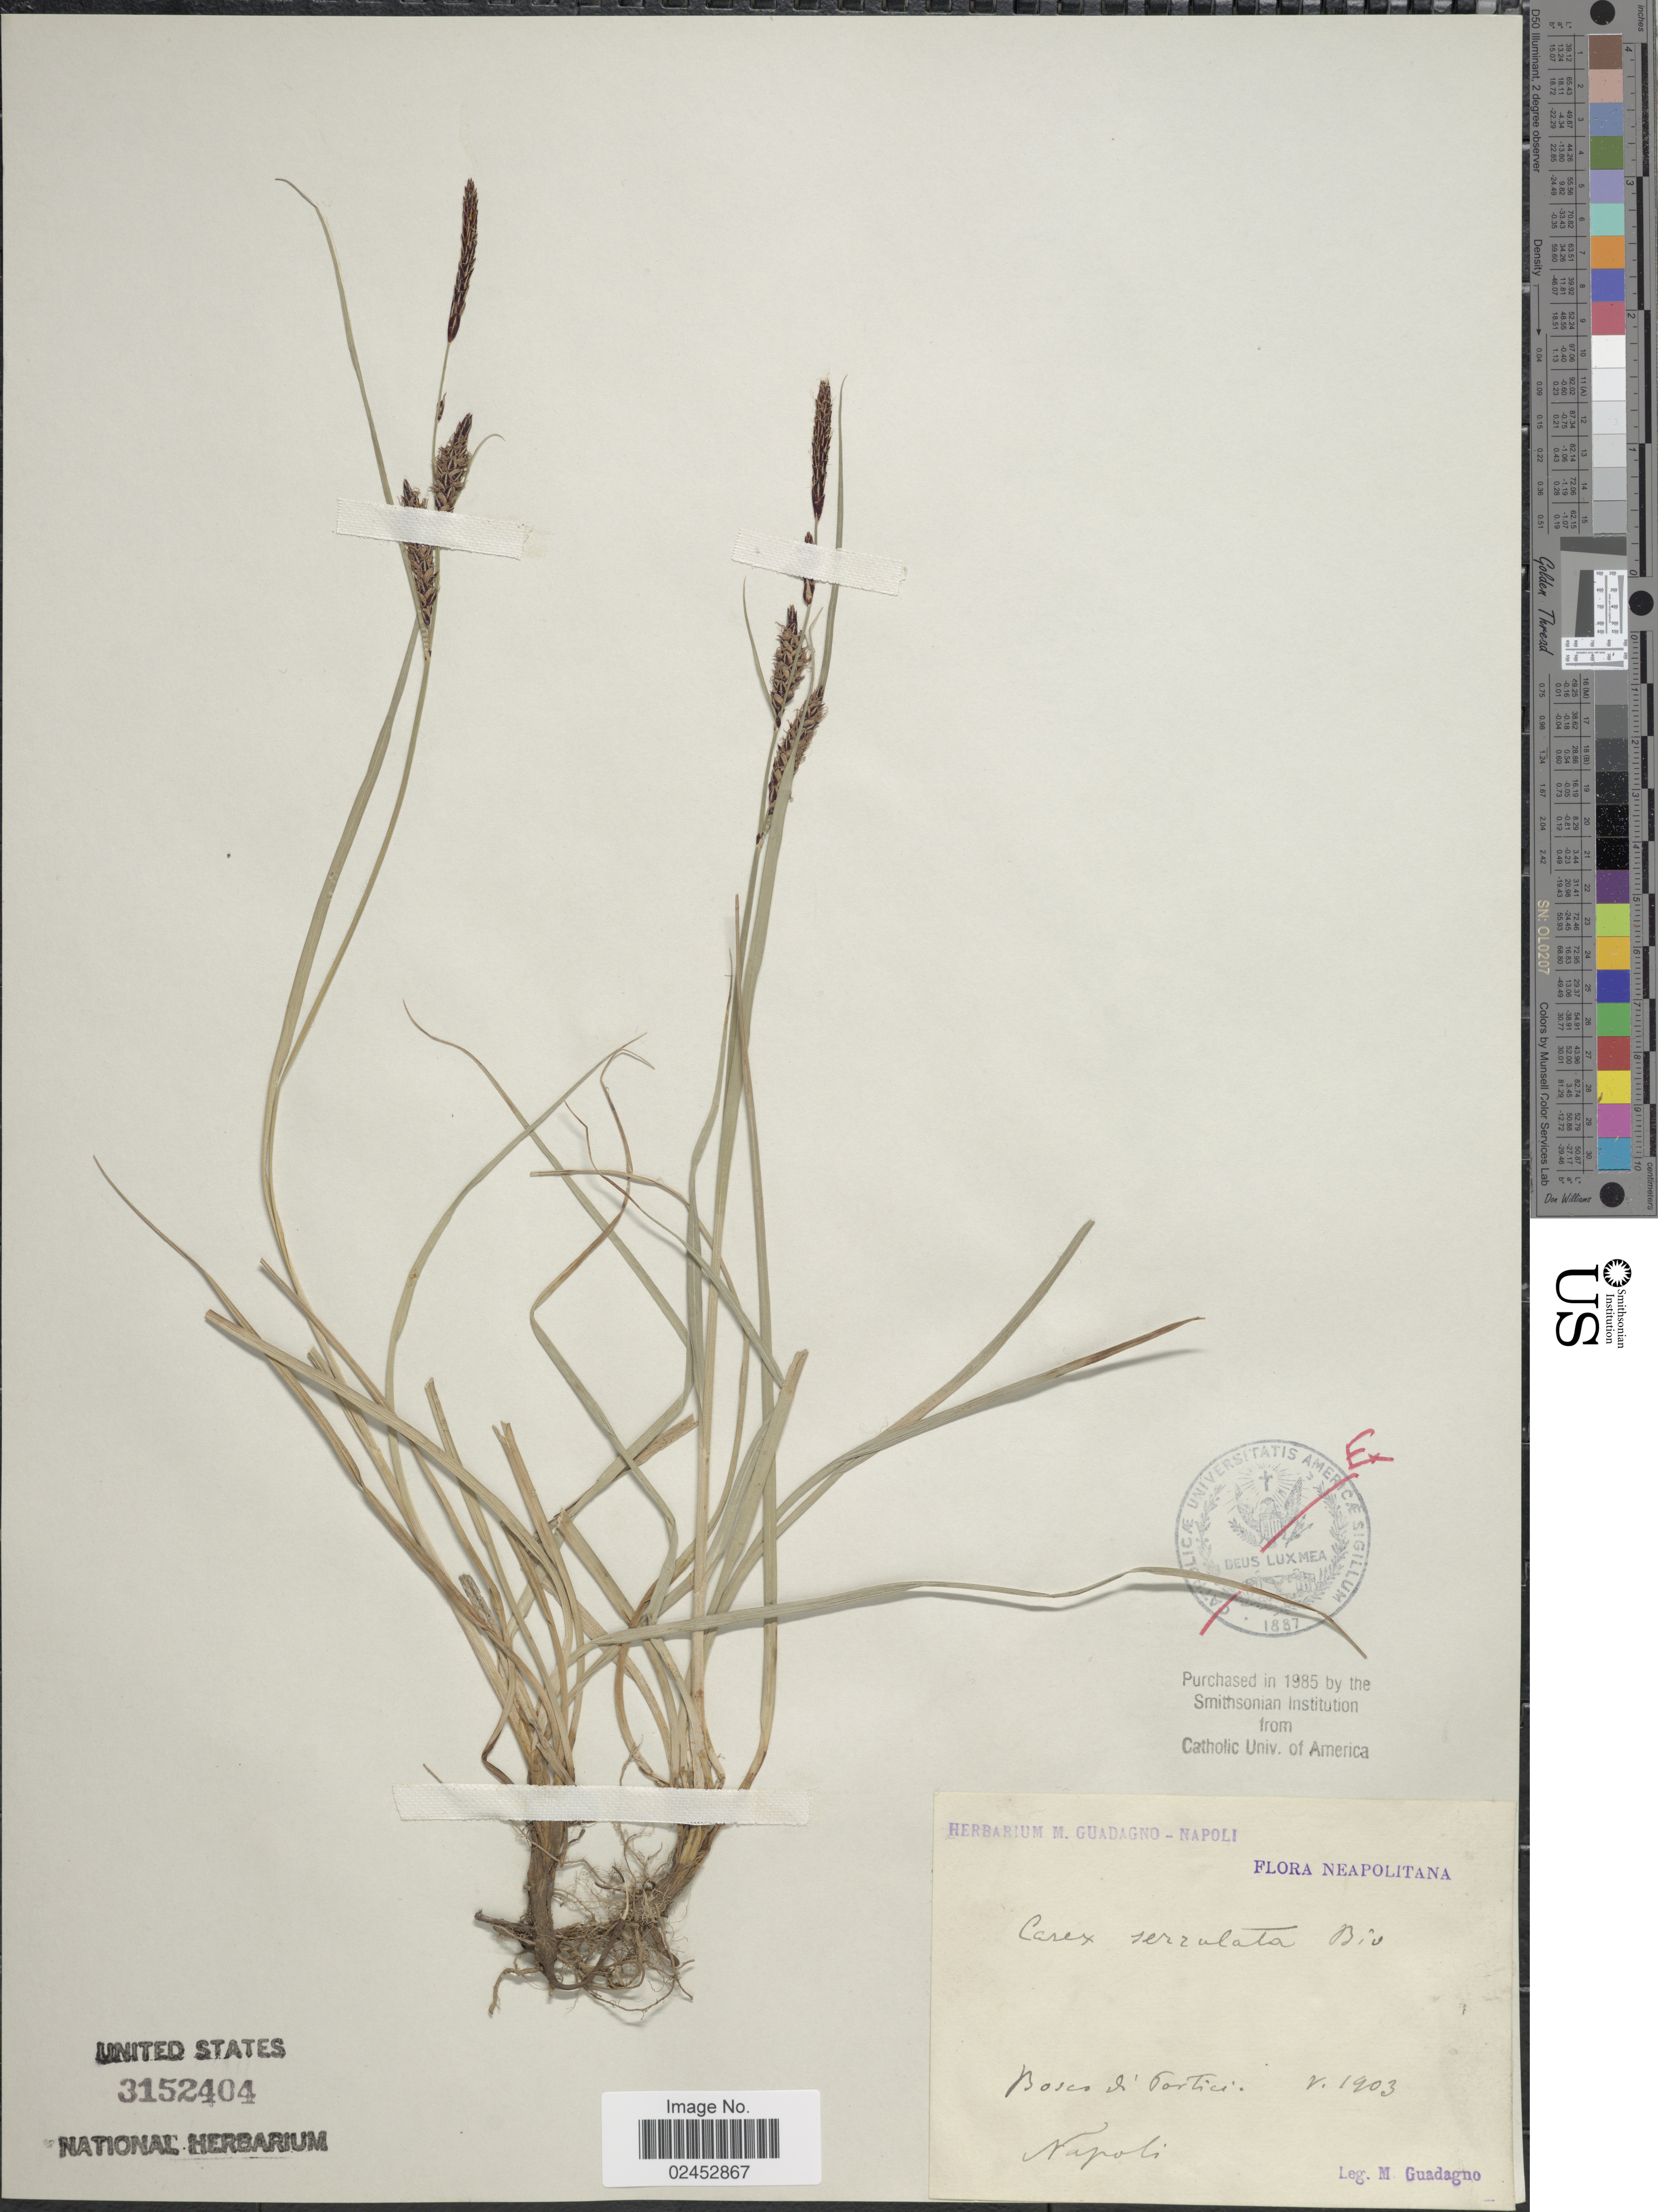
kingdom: Plantae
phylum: Tracheophyta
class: Liliopsida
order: Poales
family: Cyperaceae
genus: Carex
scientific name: Carex flacca subsp. erythrostachys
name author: (Hoppe) Holub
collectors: M. Guadagno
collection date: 1903-05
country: Italy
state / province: Campania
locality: Neopolitana, Bosco di Portici, Napoli.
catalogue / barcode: US 3152404